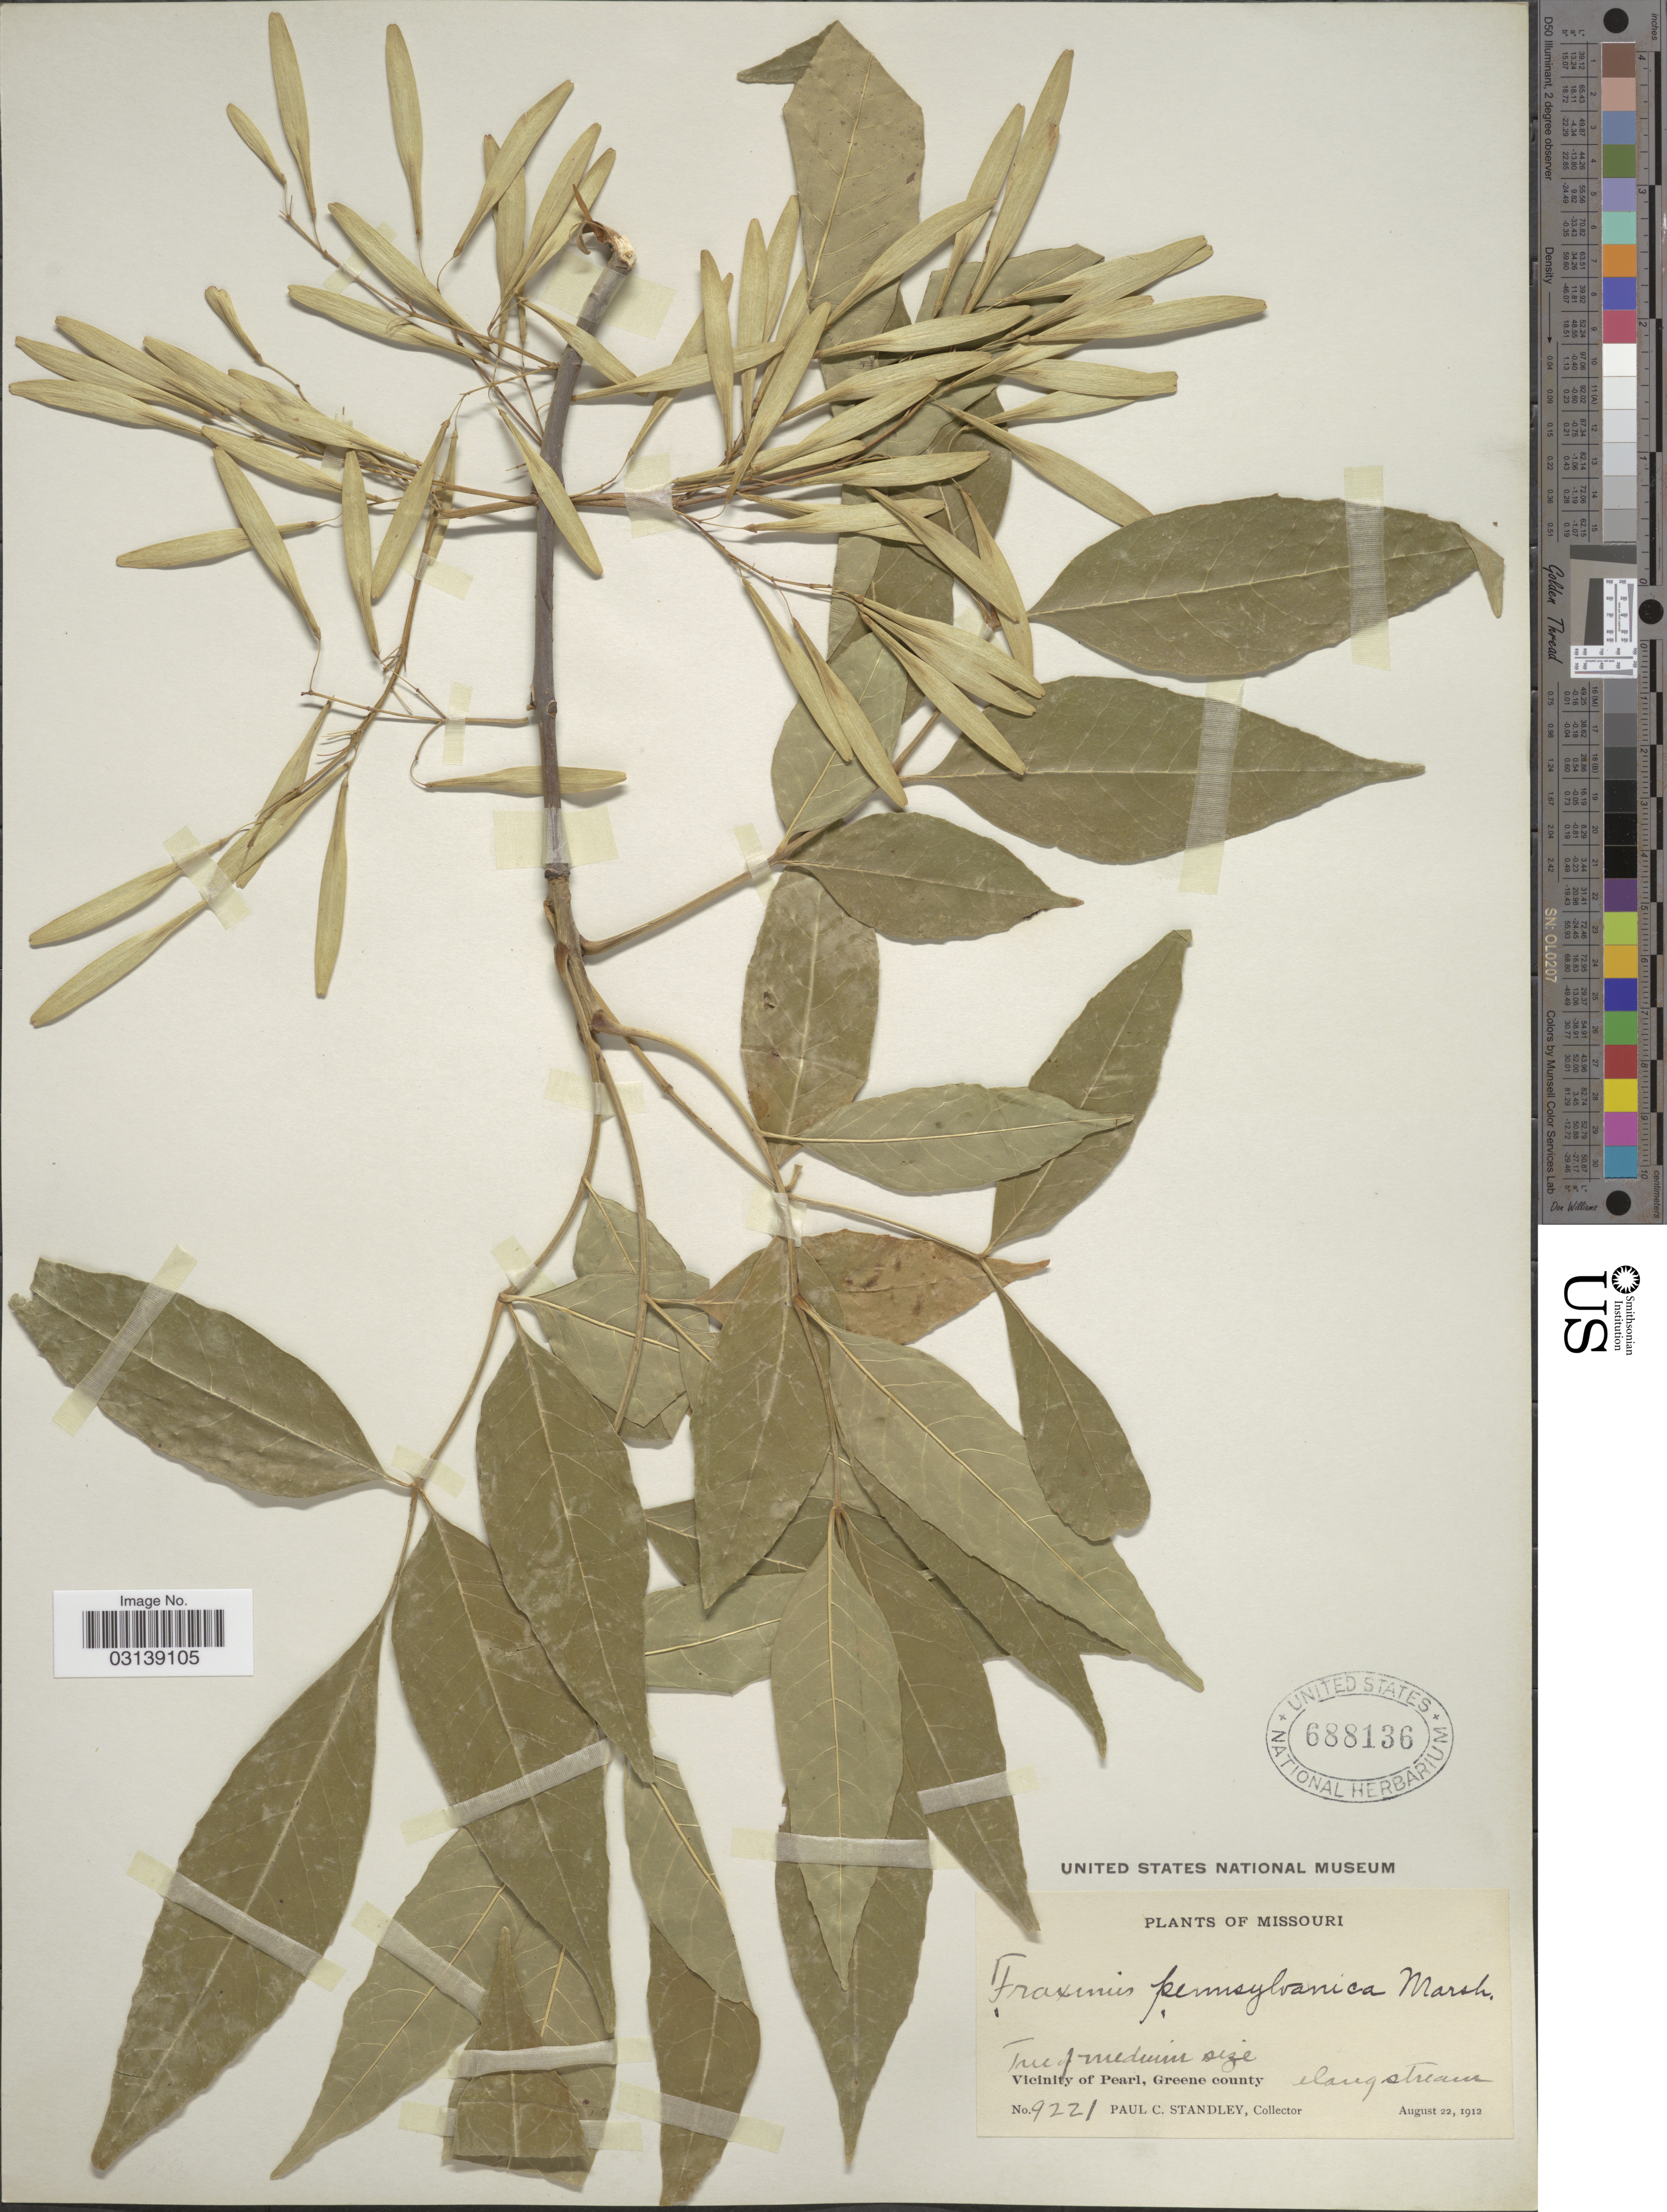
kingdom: Plantae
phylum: Tracheophyta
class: Magnoliopsida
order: Lamiales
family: Oleaceae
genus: Fraxinus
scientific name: Fraxinus pennsylvanica var. lanceolata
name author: Sarg.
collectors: P. C. Standley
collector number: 9221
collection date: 1912-08-22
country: United States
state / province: Missouri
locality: Vicinity of Pearl, Greene county.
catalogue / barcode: US 688136